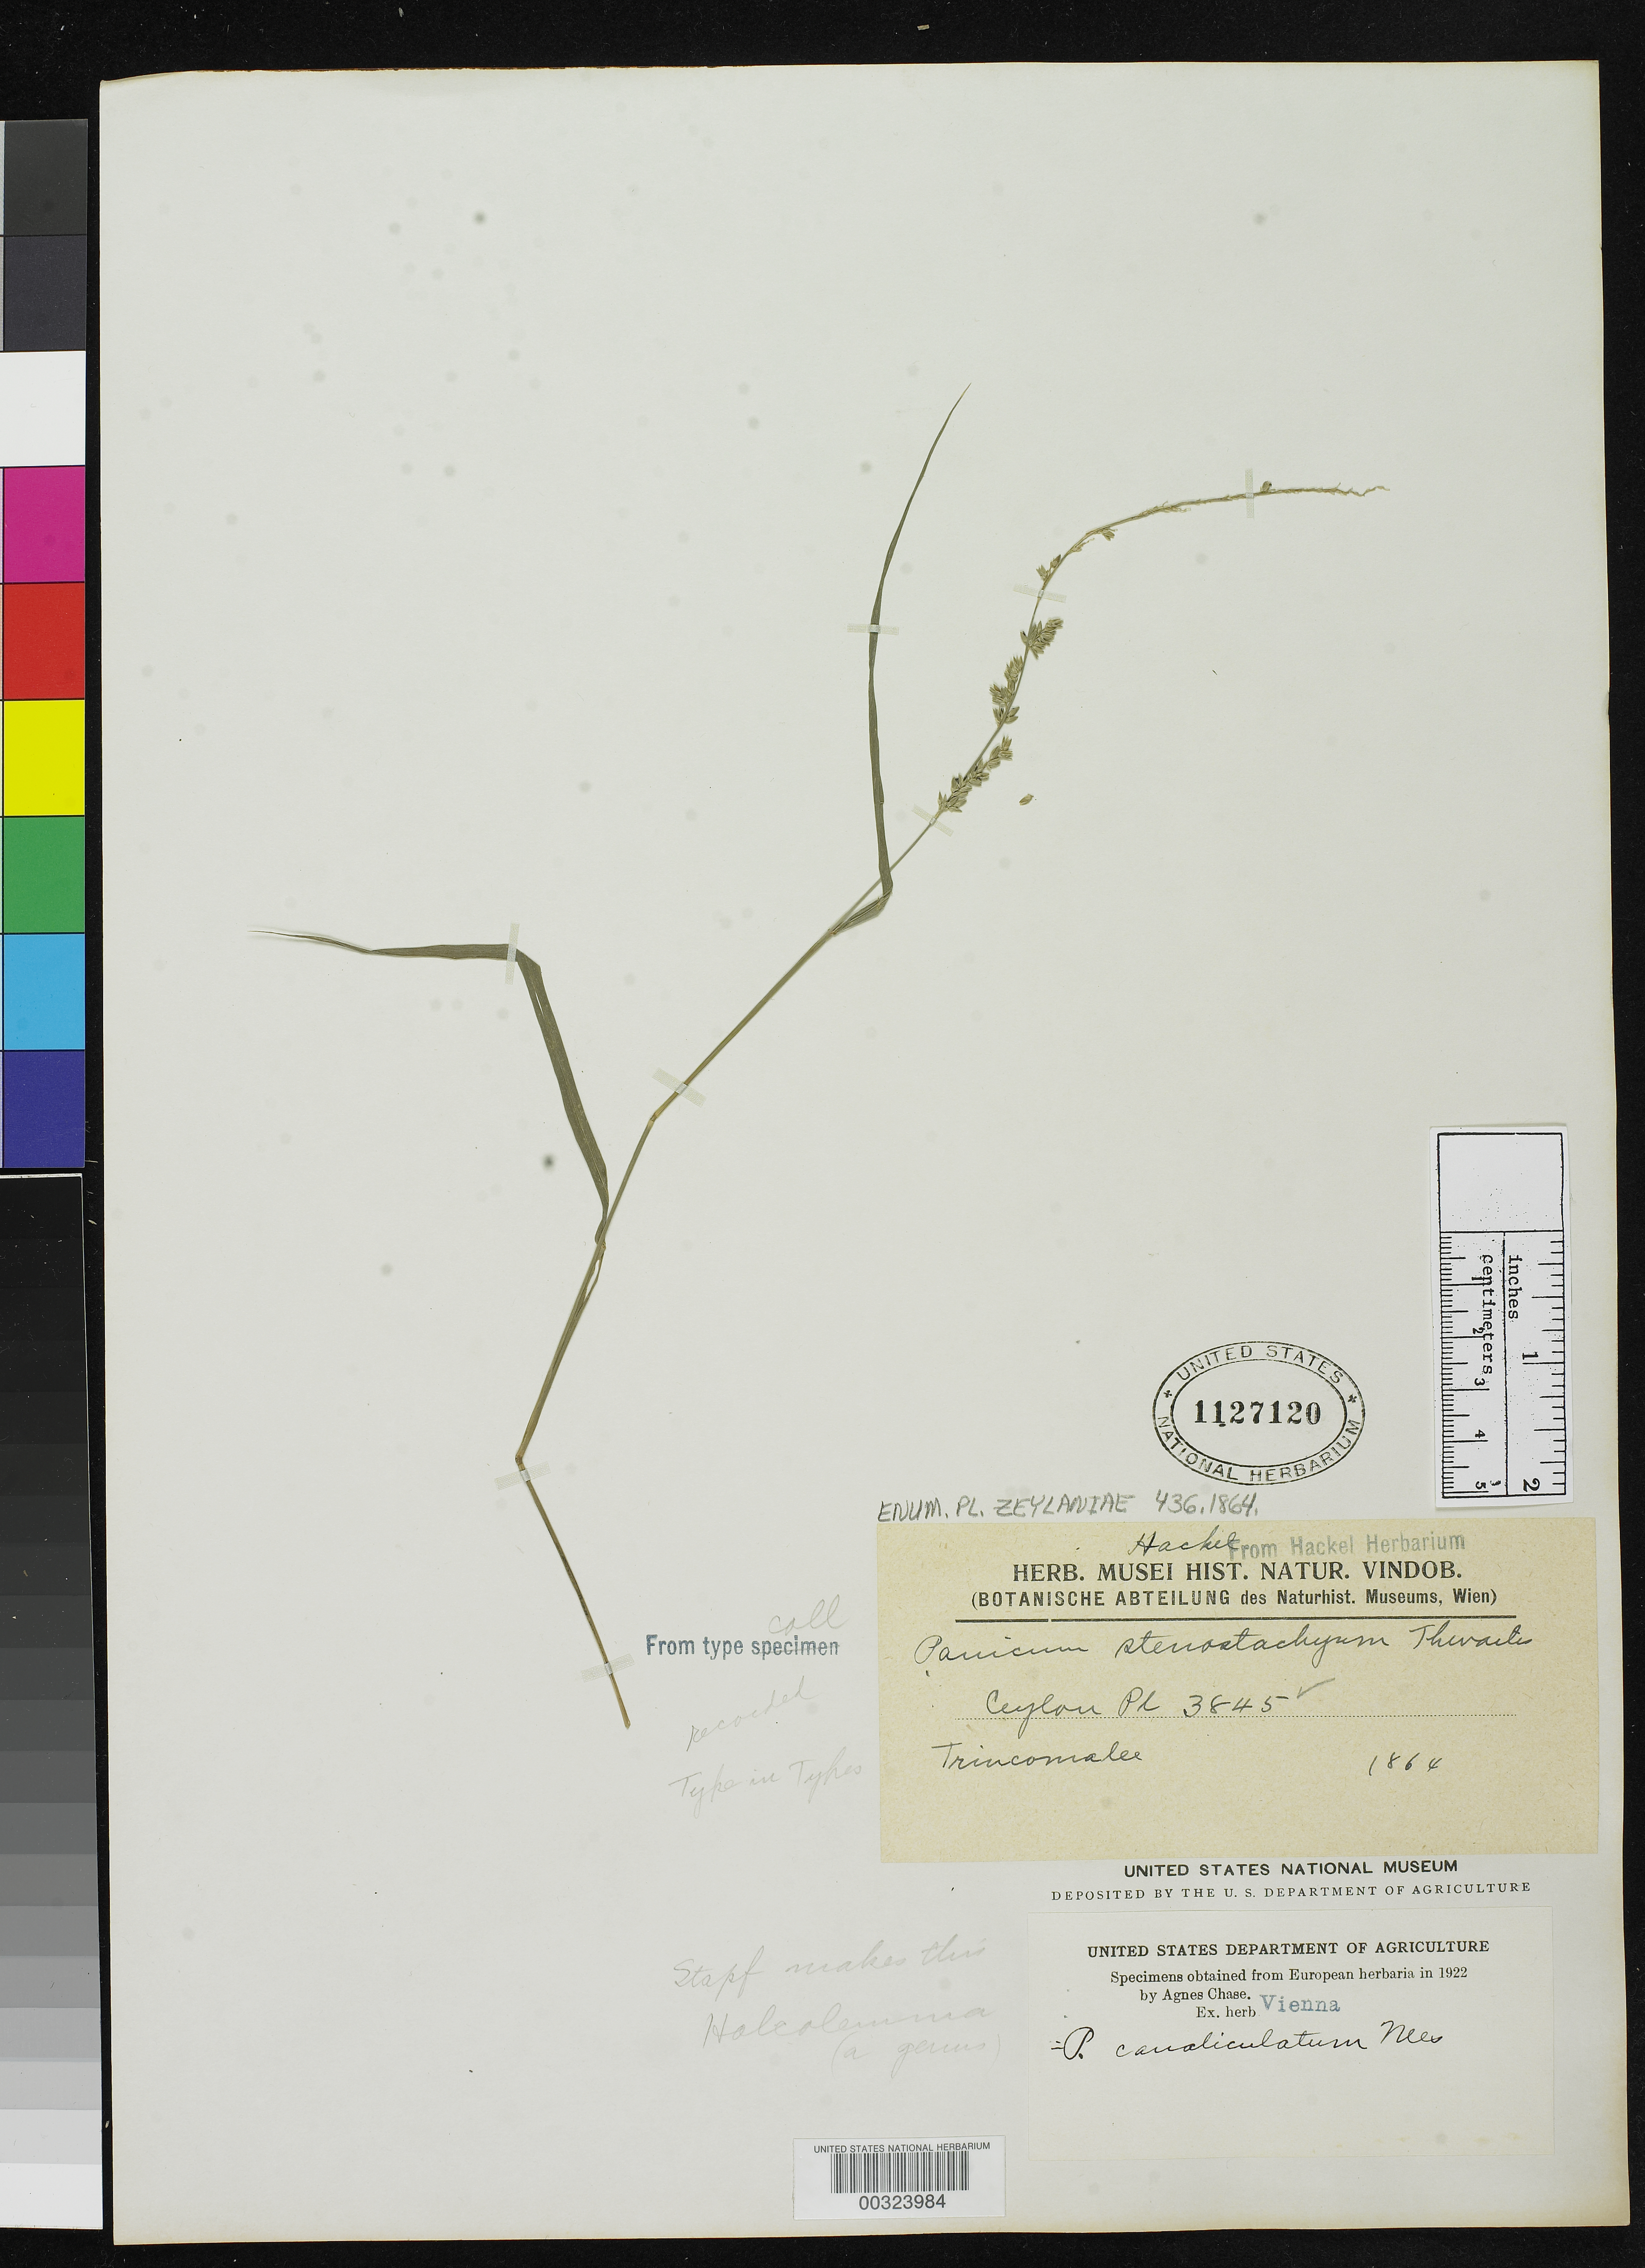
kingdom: Plantae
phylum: Tracheophyta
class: Liliopsida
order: Poales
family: Poaceae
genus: Panicum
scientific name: Panicum stenostachyum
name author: Thwaites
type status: Type Fragment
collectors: G. H. K. Thwaites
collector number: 3845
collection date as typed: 1864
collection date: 1864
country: Sri Lanka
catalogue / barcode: US 1127120